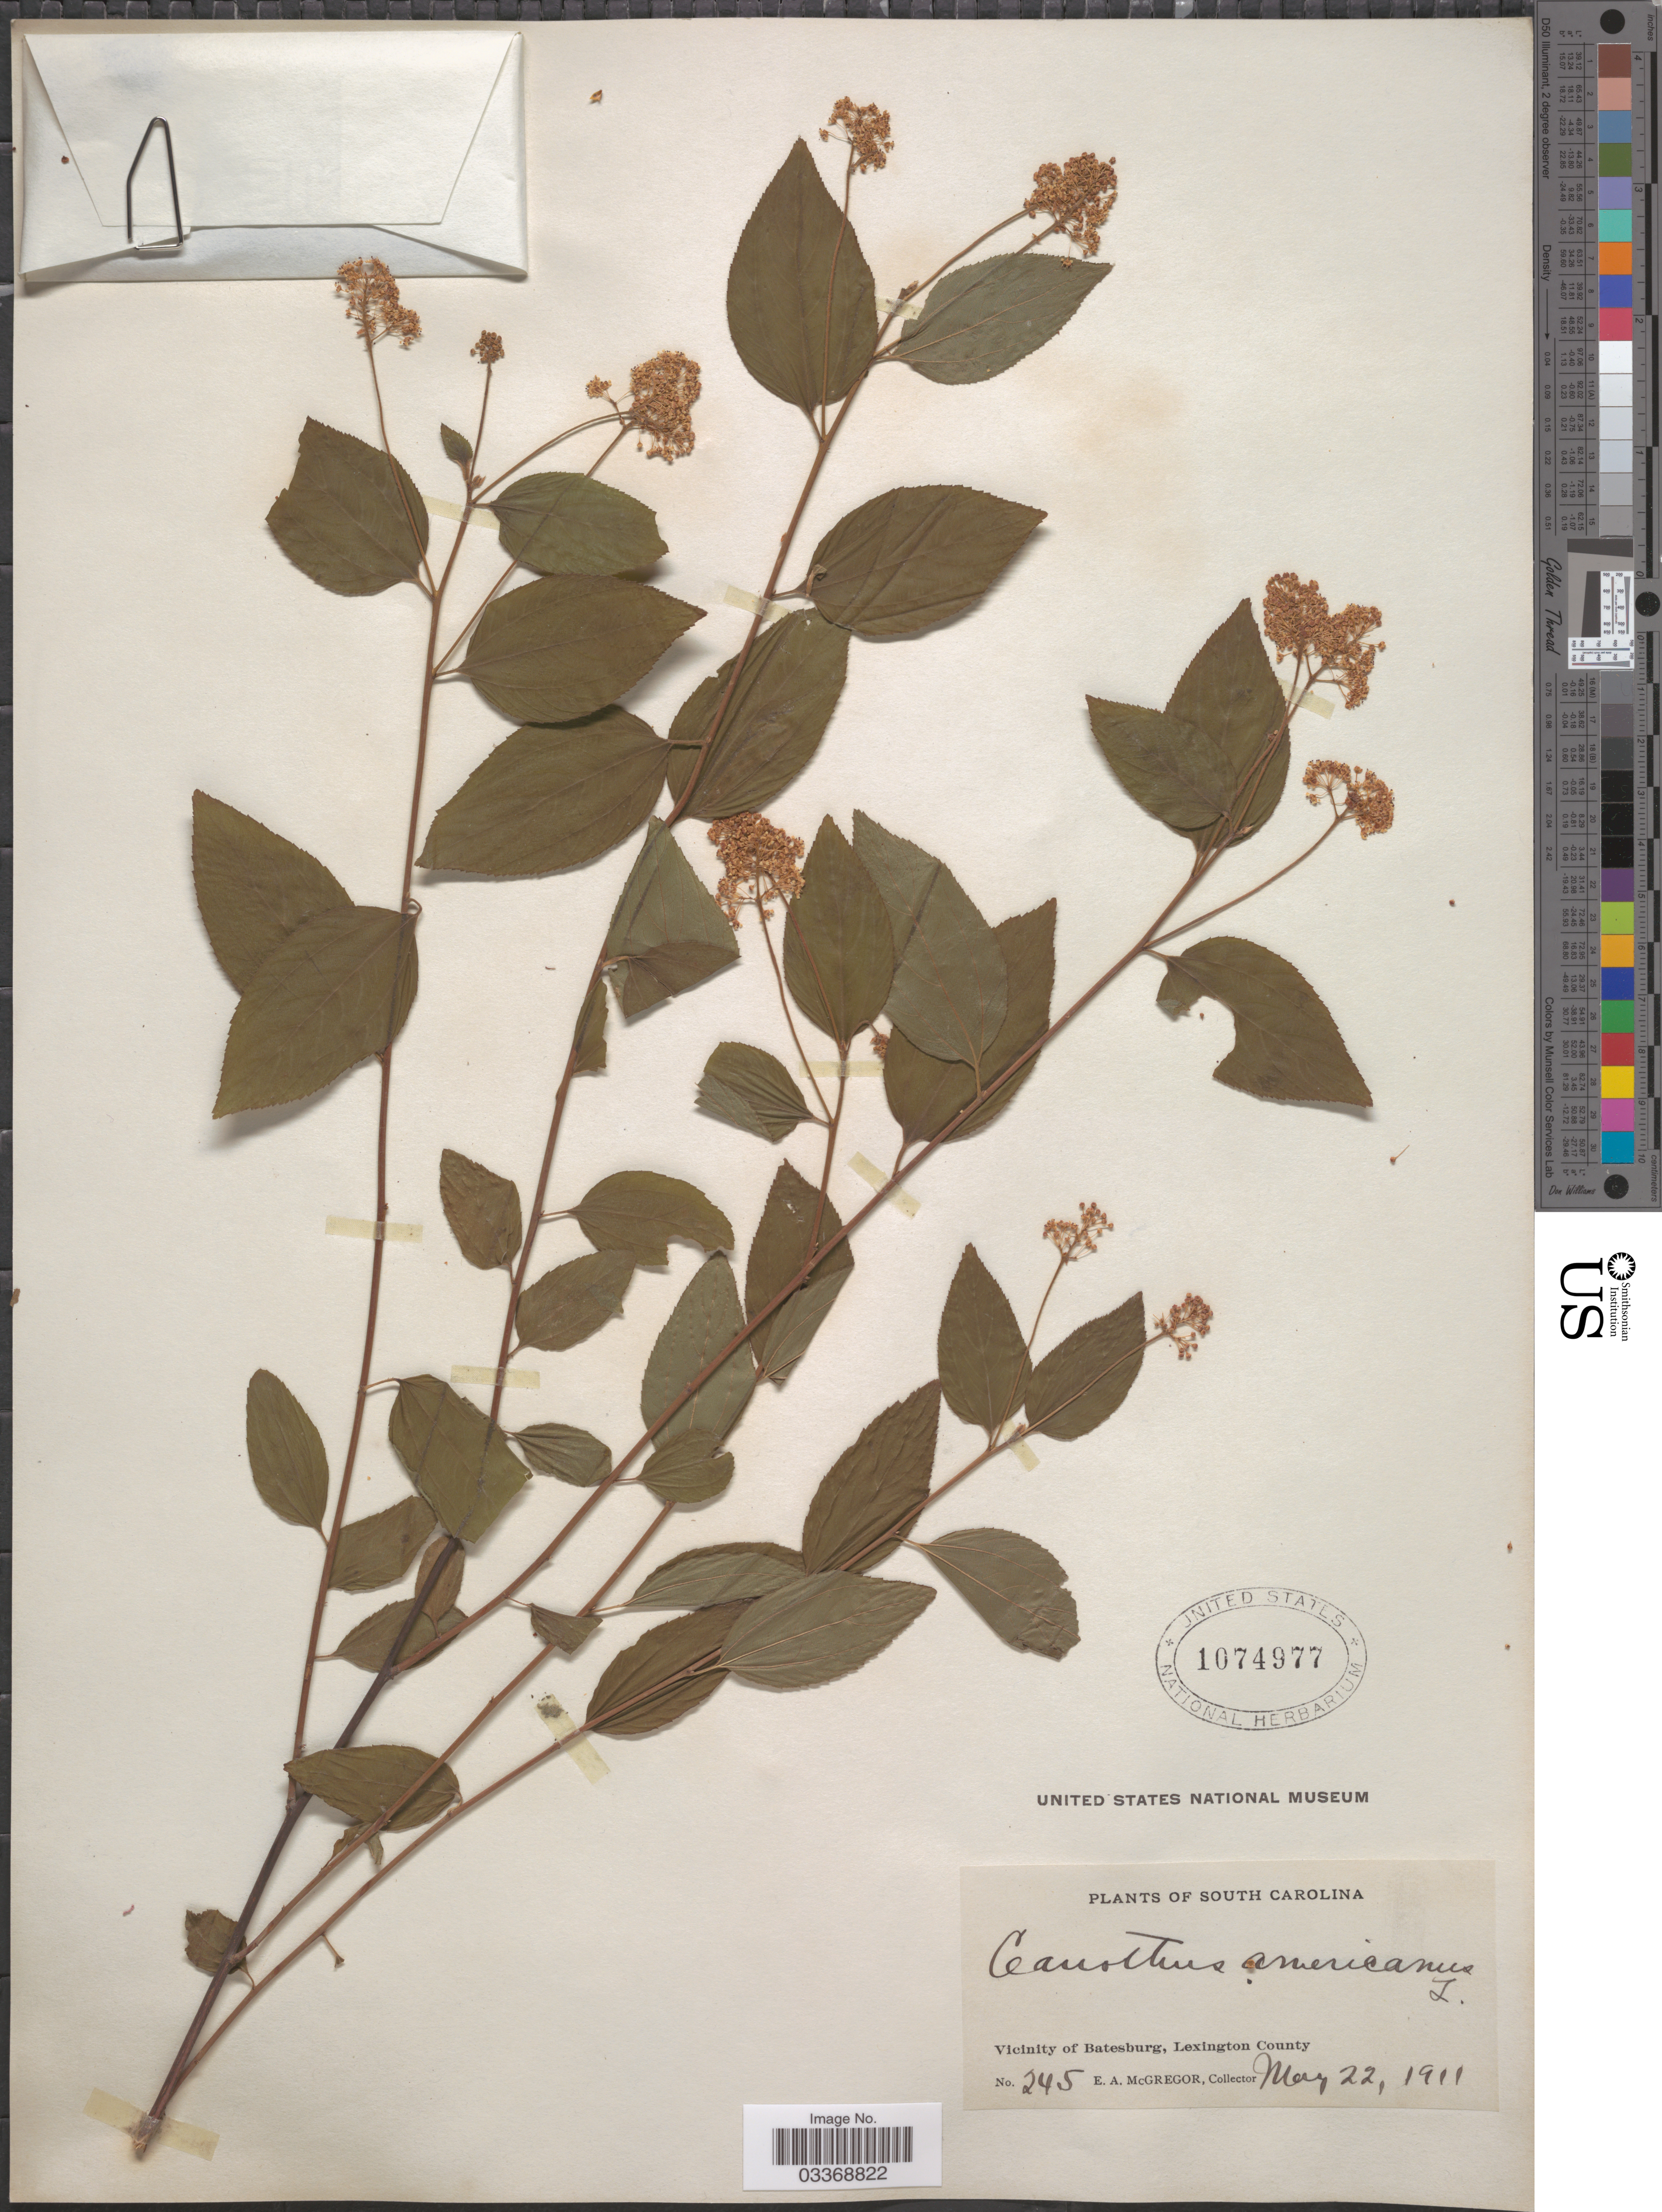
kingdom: Plantae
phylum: Tracheophyta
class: Magnoliopsida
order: Rosales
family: Rhamnaceae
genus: Ceanothus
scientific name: Ceanothus americanus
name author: L.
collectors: E. A. McGregor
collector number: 245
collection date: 1911-05-22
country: United States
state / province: South Carolina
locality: Vicinity of Batesburg, Lexington County.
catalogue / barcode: US 1074977